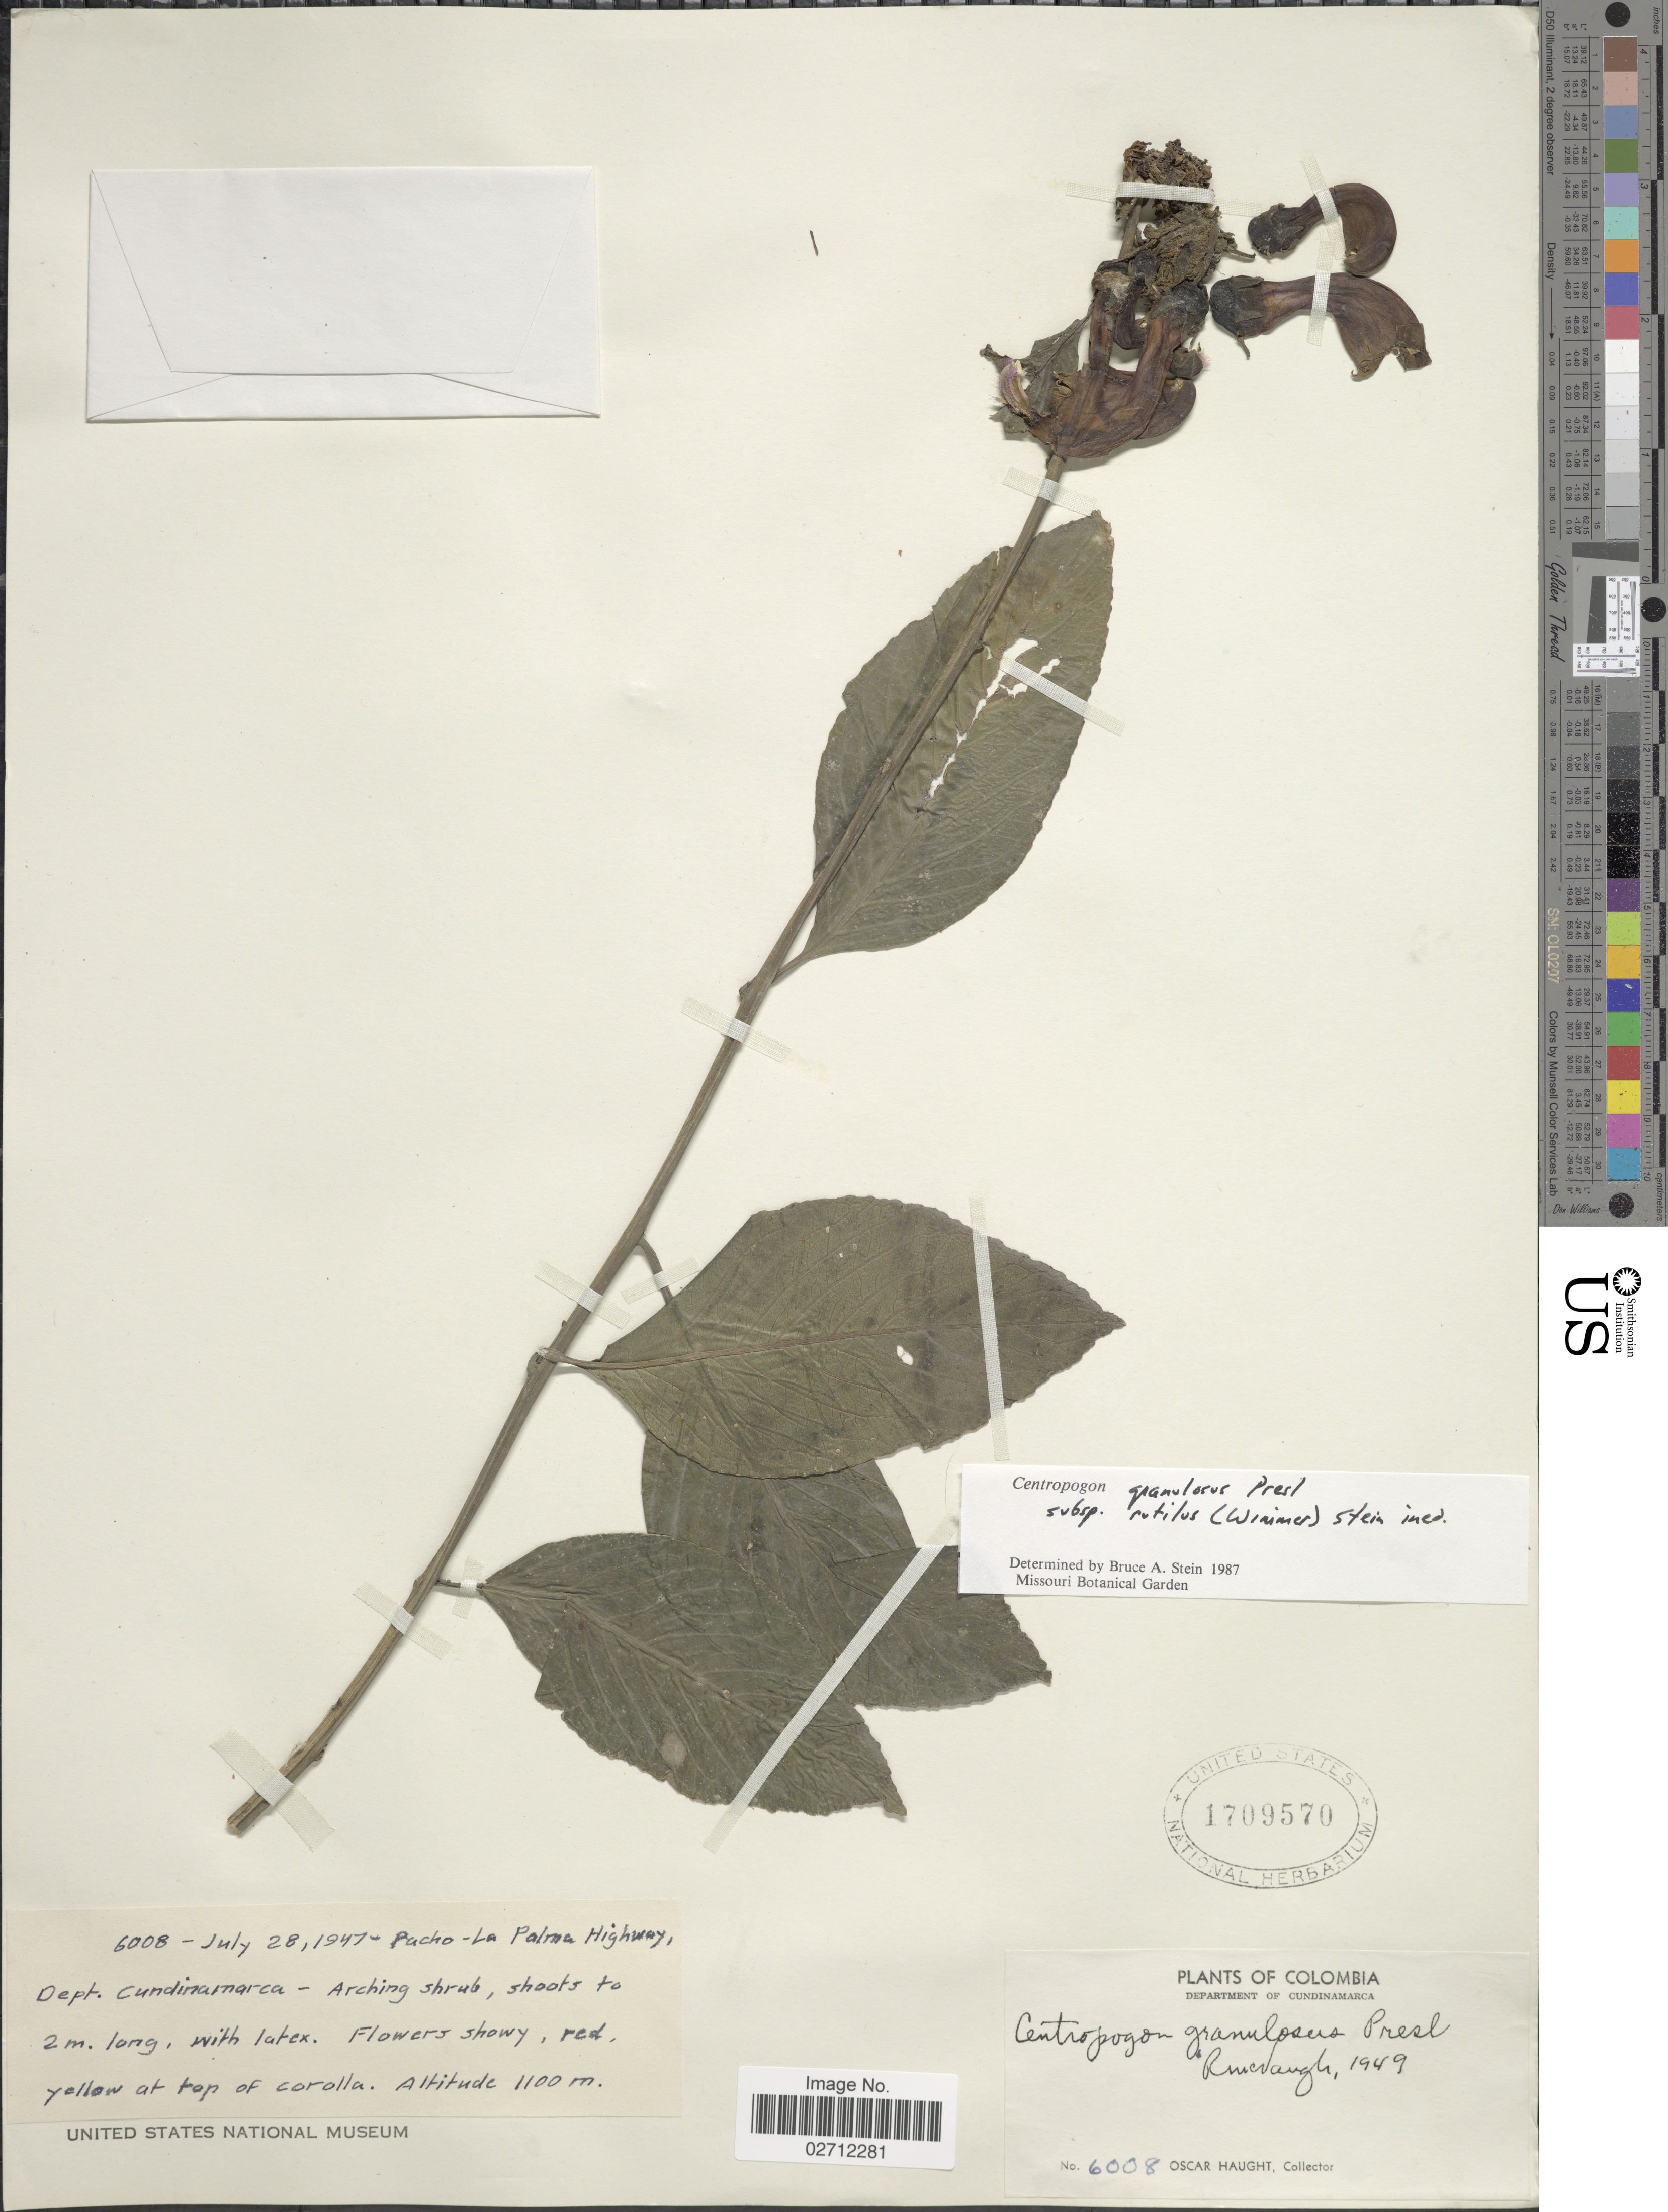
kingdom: Plantae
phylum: Tracheophyta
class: Magnoliopsida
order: Asterales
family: Campanulaceae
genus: Centropogon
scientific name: Centropogon granulosus subsp. rutilus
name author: E. Wimm.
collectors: O. L. Haught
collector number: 6008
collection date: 1947-07-28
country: Colombia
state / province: Cundinamarca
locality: Pacho-La Palma Highway.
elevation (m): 1100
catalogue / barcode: US 1709570